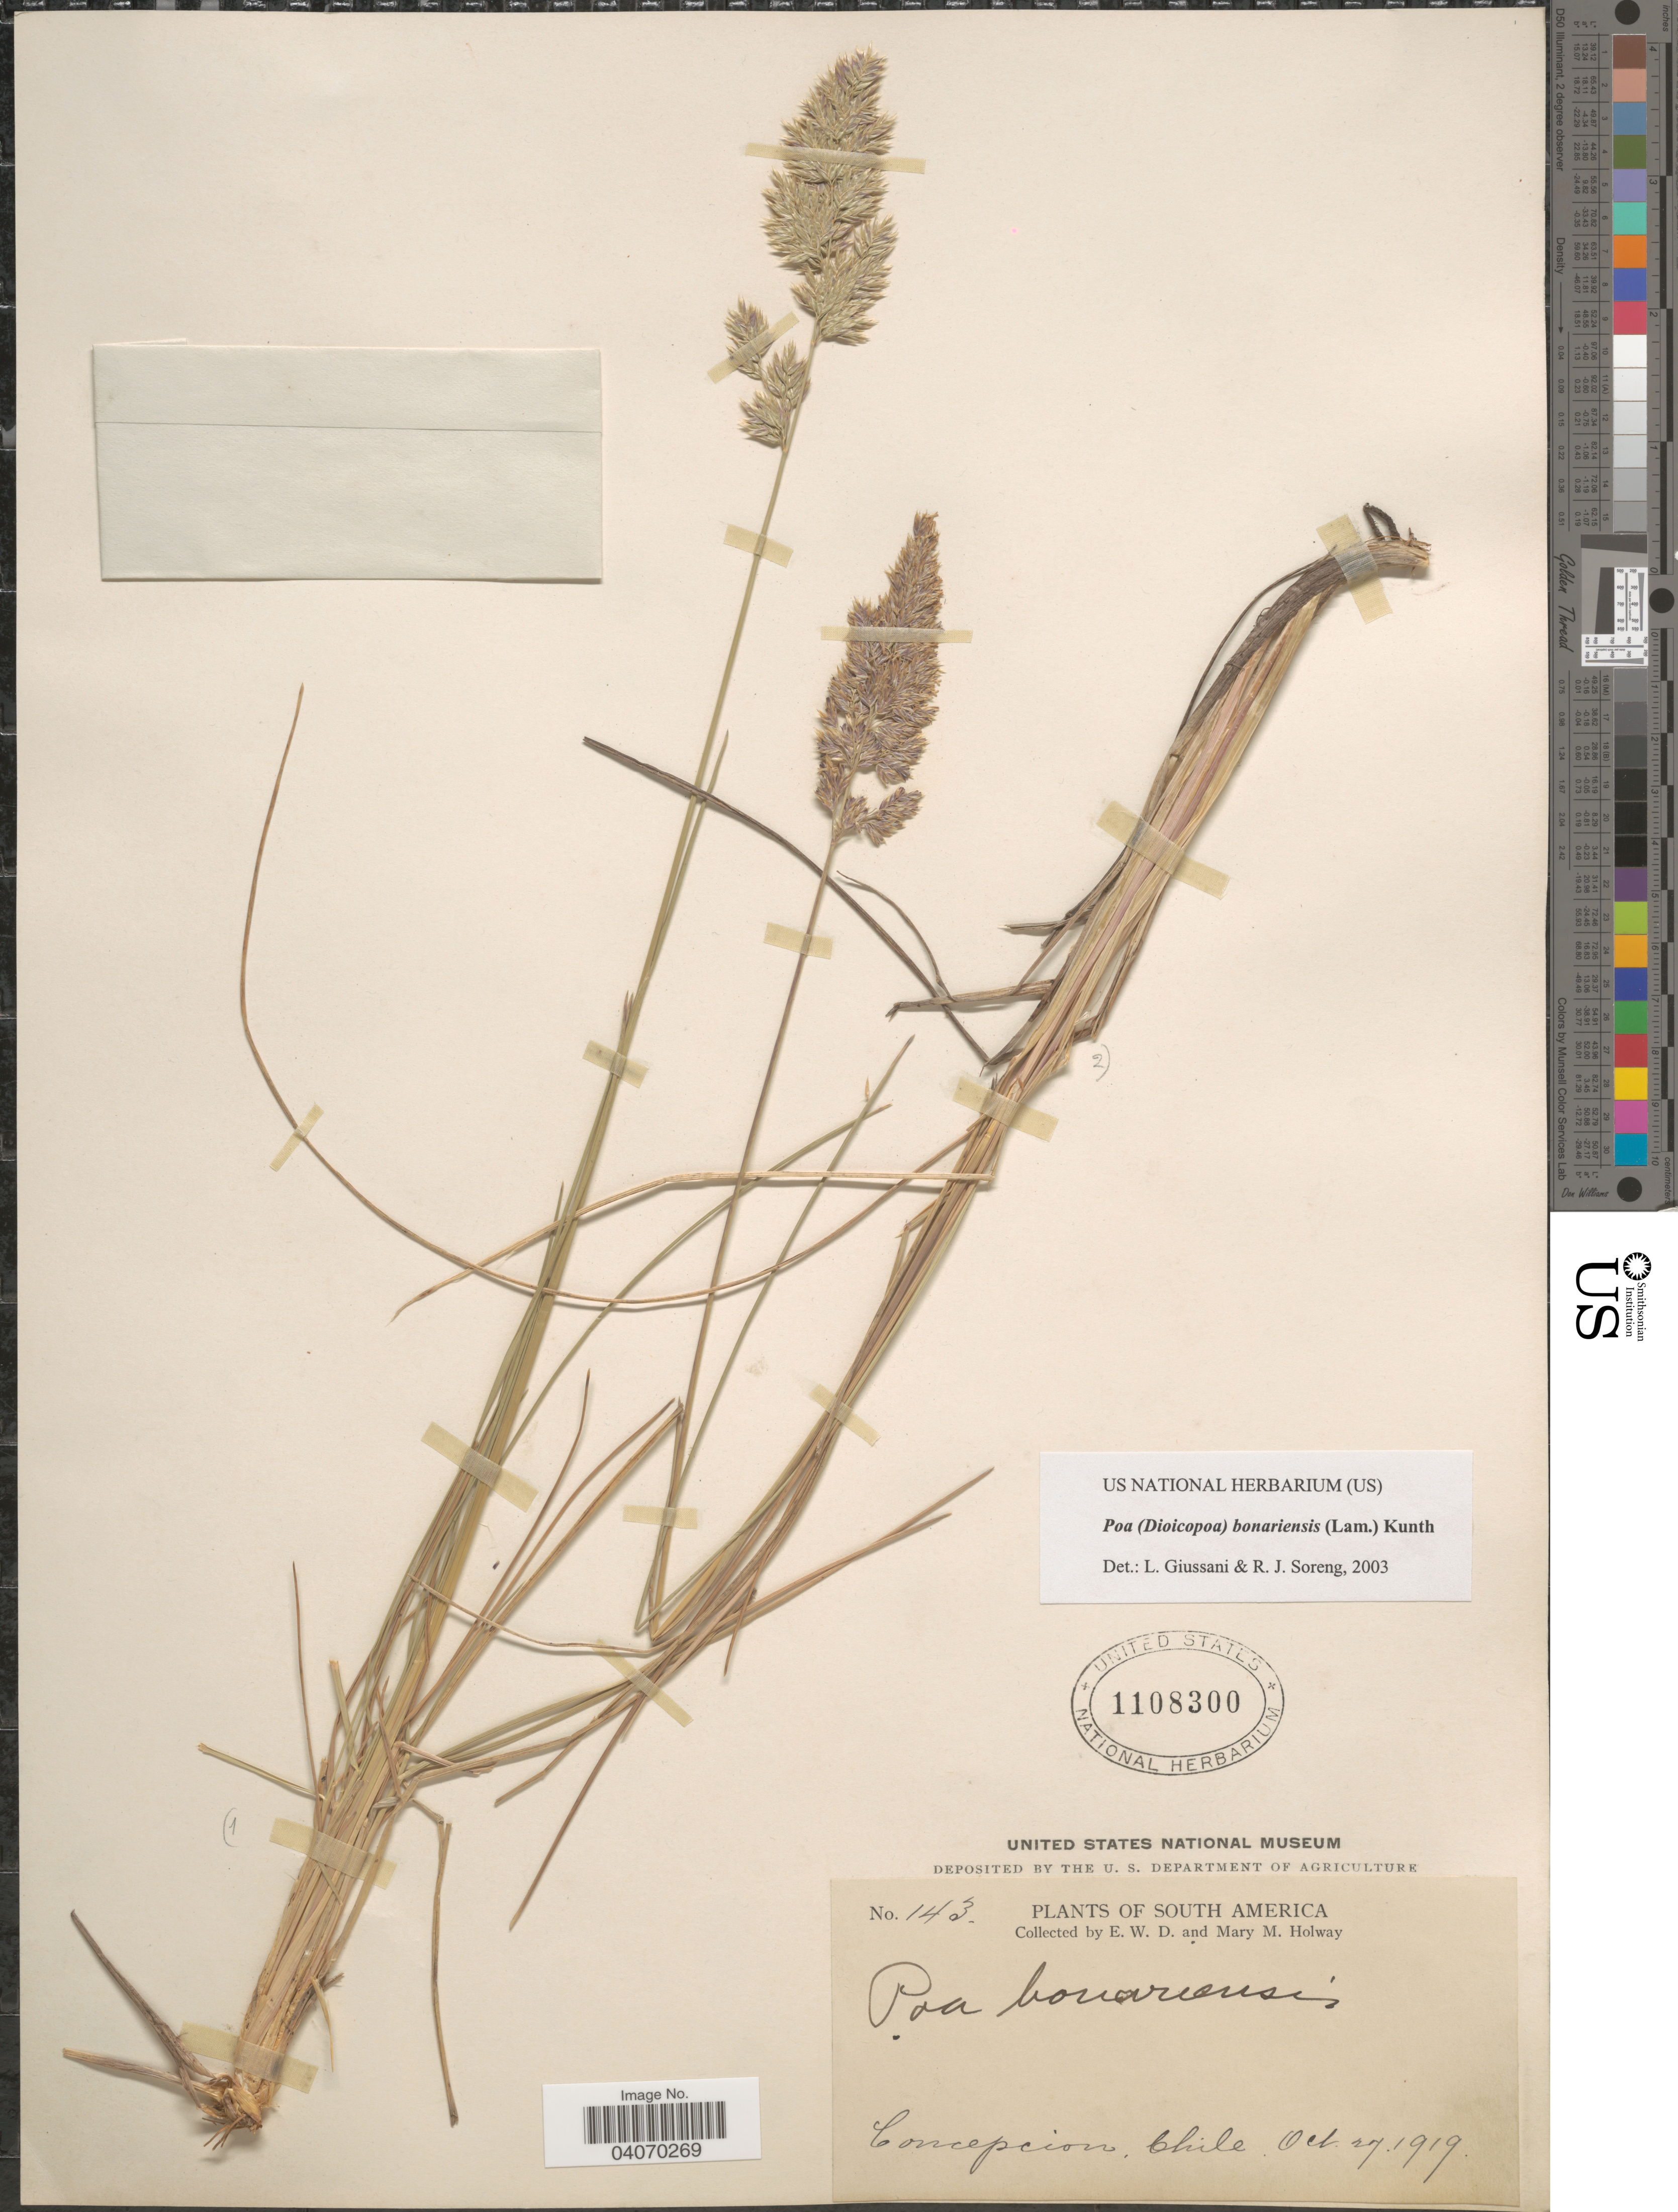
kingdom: Plantae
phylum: Tracheophyta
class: Liliopsida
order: Poales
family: Poaceae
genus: Poa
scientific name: Poa bonariensis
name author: (Lam.) Kunth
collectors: E. W. D. Holway & M. M. Holway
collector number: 143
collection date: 1919-10-27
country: Chile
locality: Concepcion.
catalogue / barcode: US 1108300